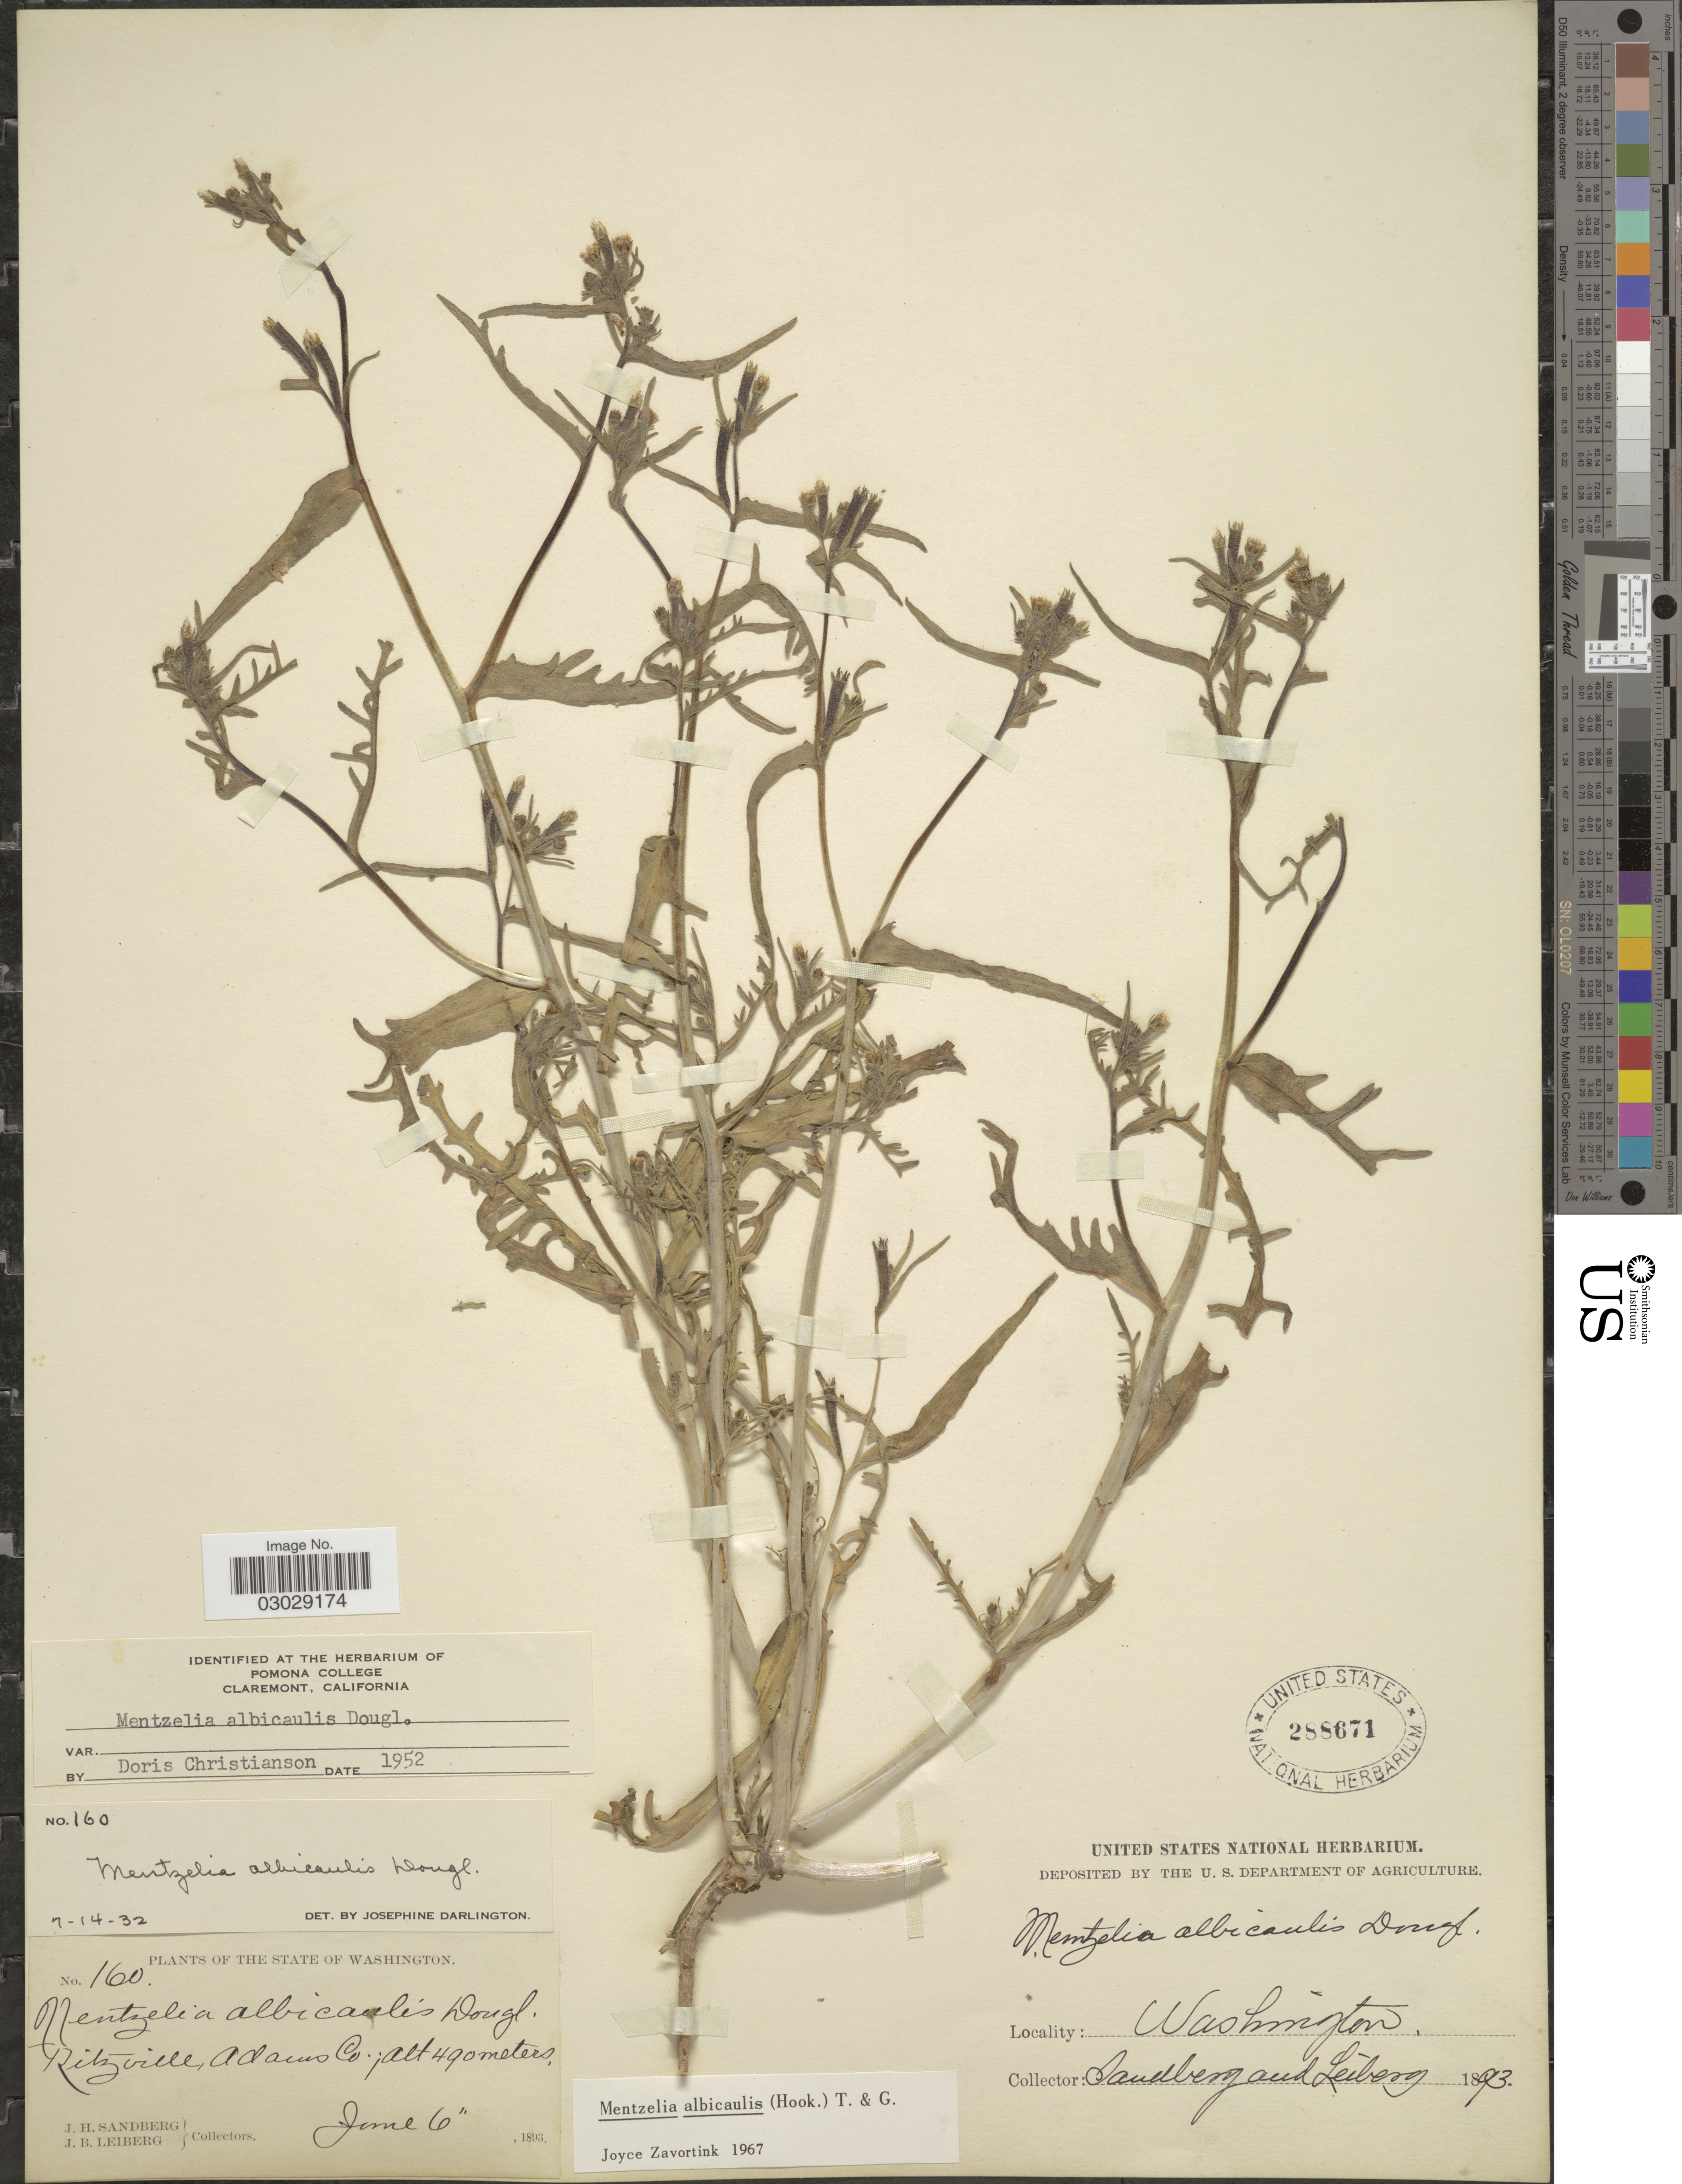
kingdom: Plantae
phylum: Tracheophyta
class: Magnoliopsida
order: Cornales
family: Loasaceae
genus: Mentzelia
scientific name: Mentzelia albicaulis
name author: (Douglas ex Hook.) Douglas ex Torr. & A. Gray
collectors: J. H. Sandberg & J. B. Leiberg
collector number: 160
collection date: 1893-06-06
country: United States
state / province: Washington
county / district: Adams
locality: Ritzville, Adams Co.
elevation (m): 490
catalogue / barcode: US 288671